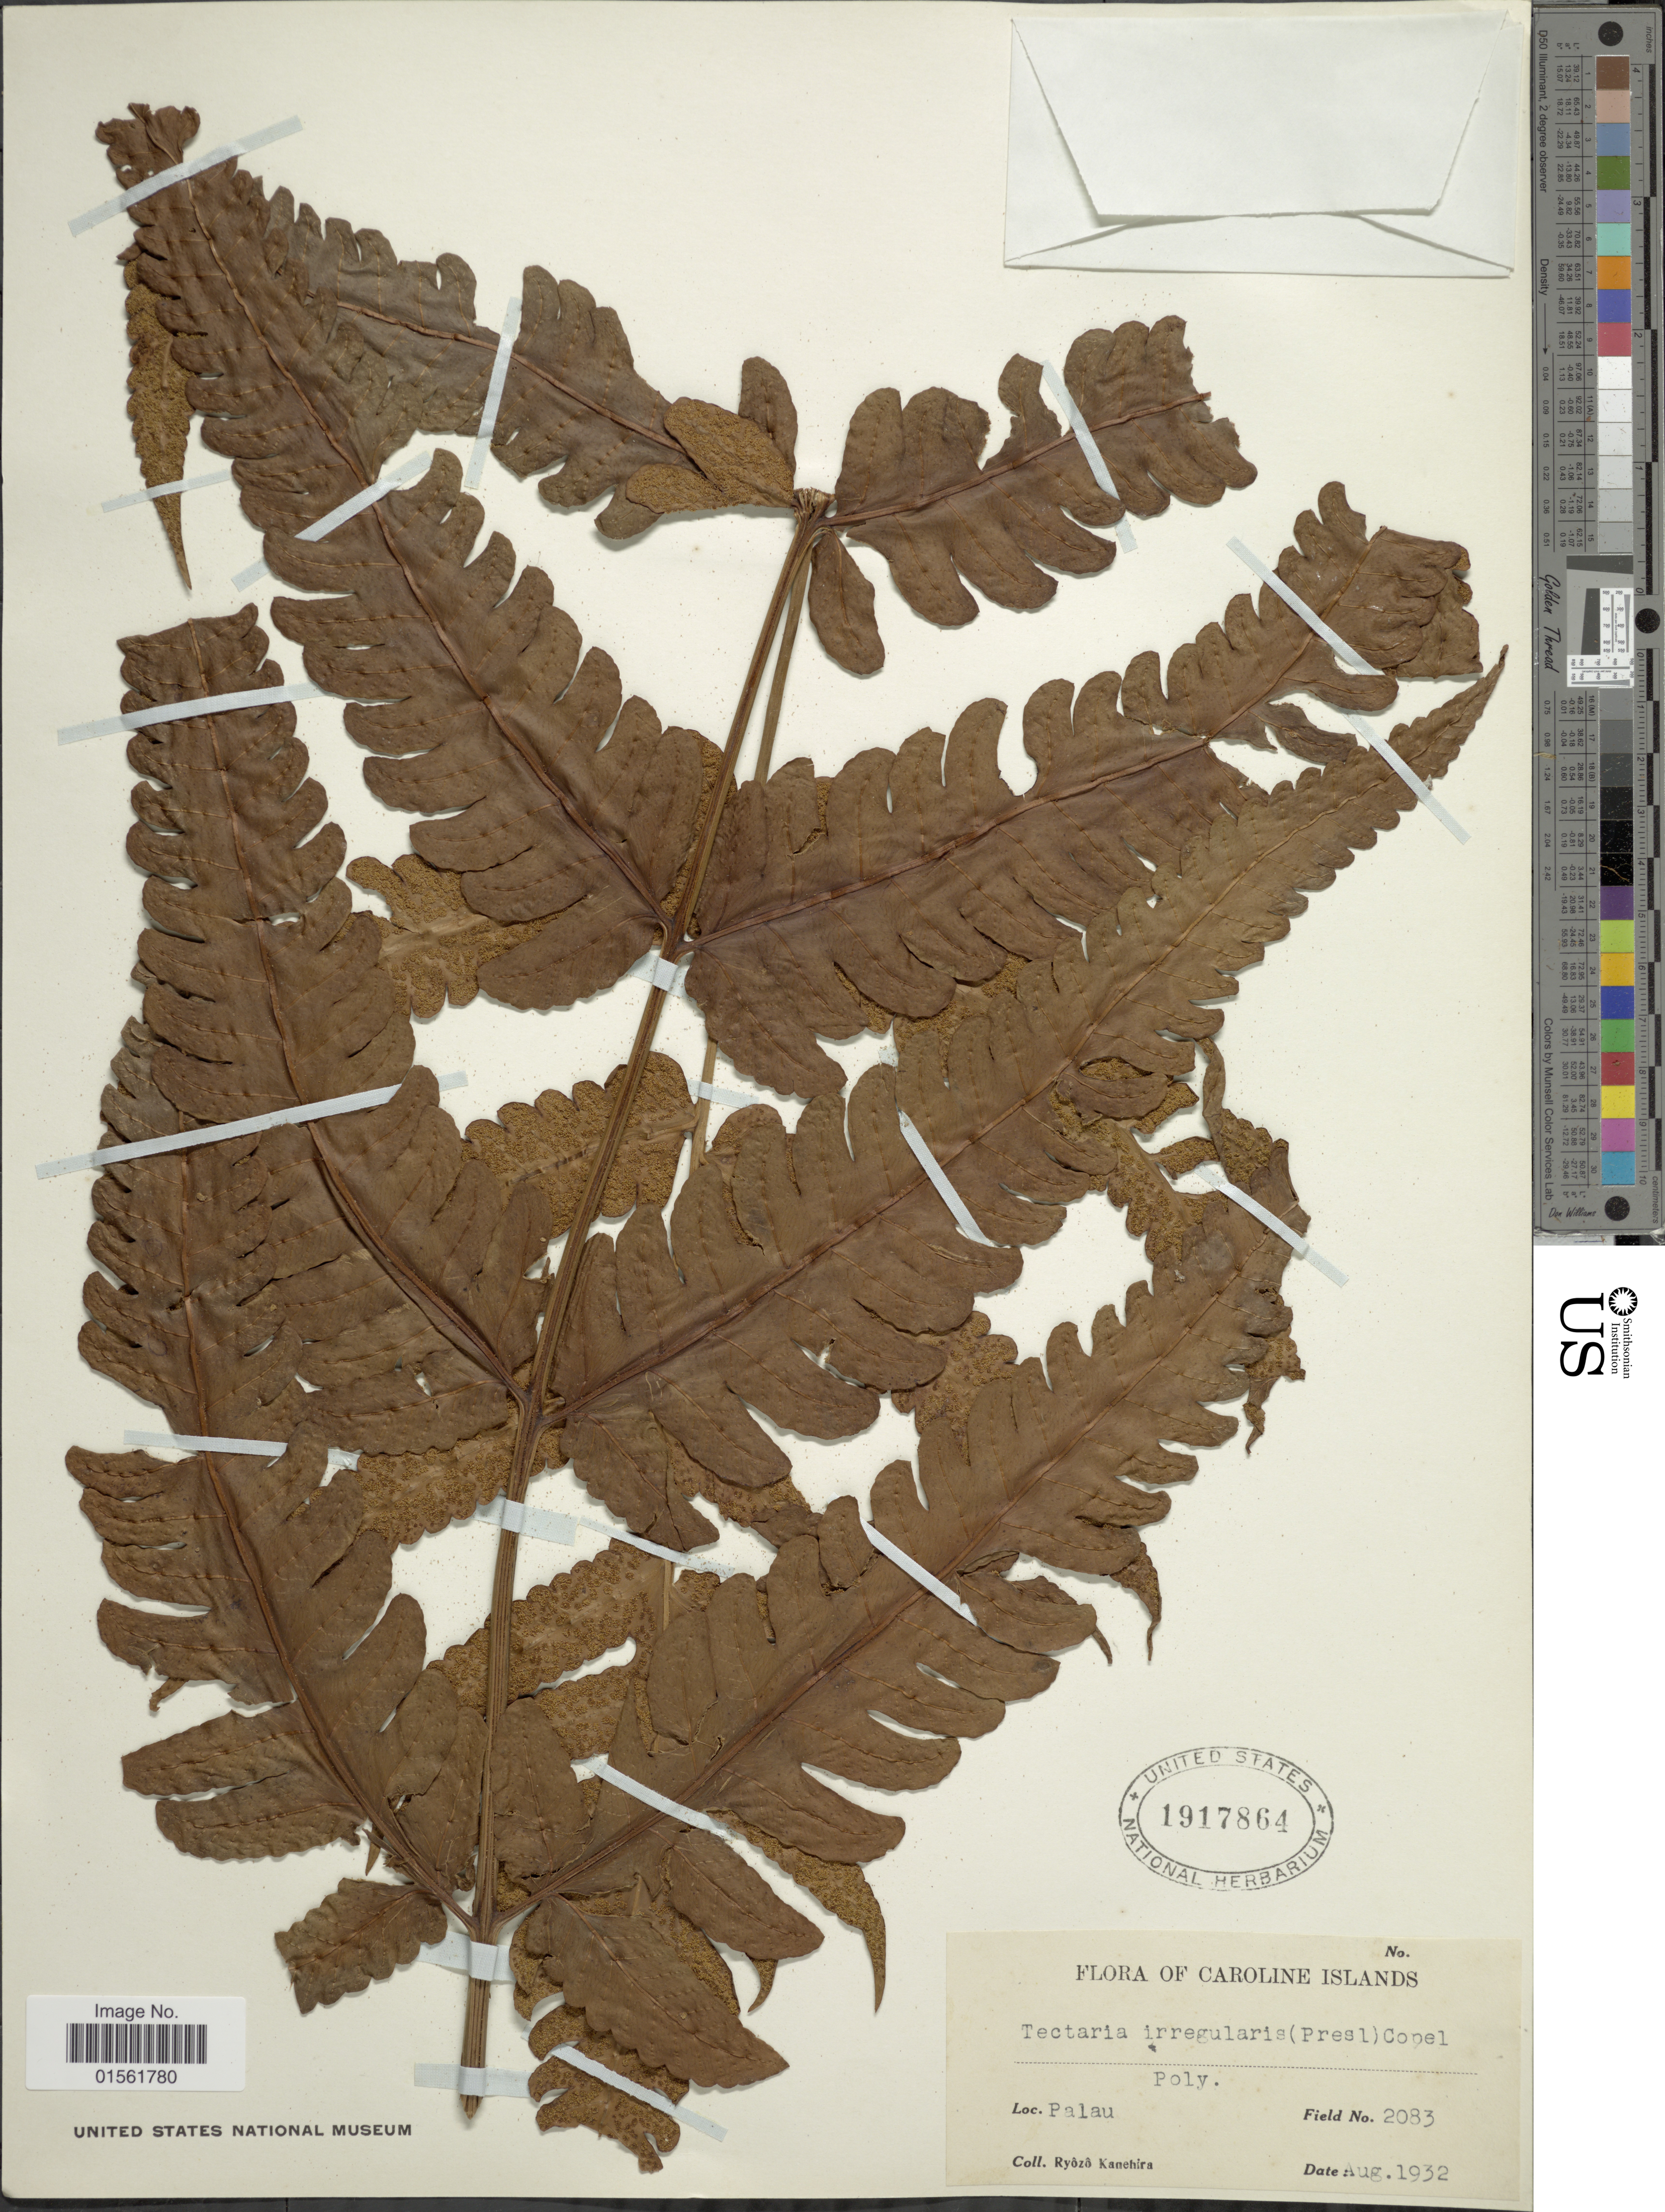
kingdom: Plantae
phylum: Tracheophyta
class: Polypodiopsida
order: Polypodiales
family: Dryopteridaceae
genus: Pleocnemia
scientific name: Pleocnemia irregularis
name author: (C. Presl) Holttum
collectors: R. Kanehira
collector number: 2083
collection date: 1932-08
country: Palau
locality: Caroline Islands. Palau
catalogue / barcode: US 1917864